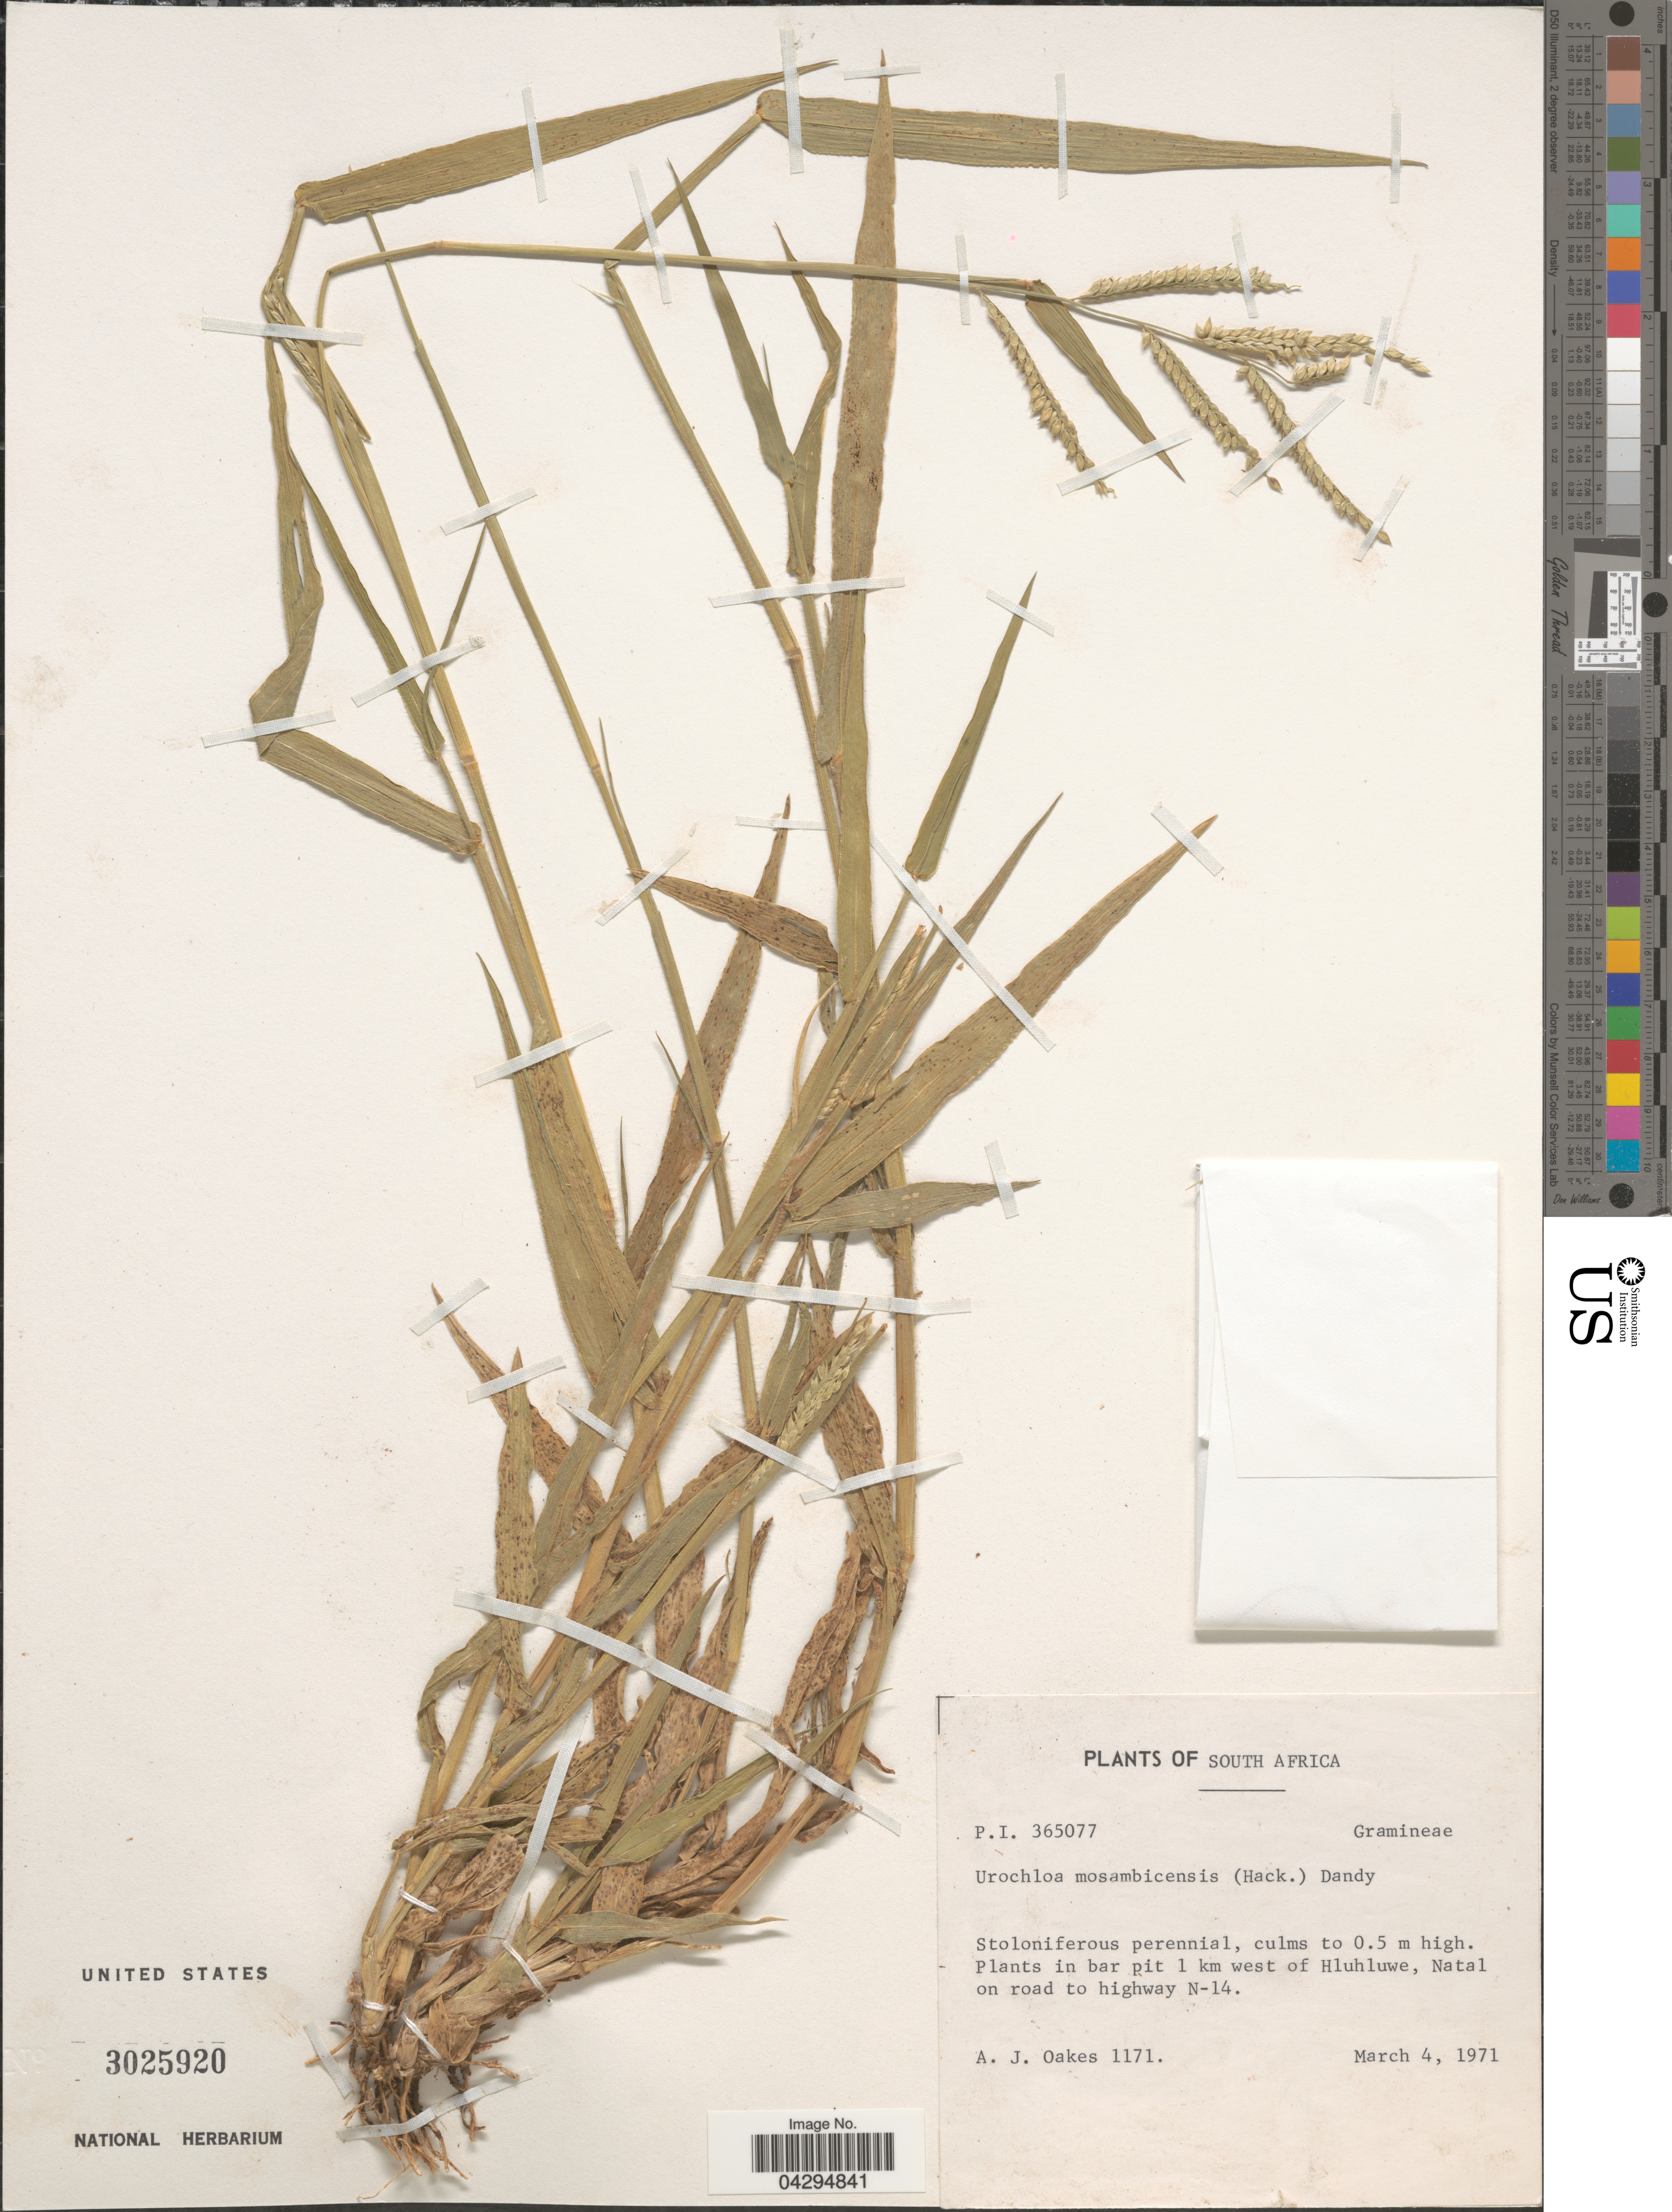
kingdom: Plantae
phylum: Tracheophyta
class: Liliopsida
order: Poales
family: Poaceae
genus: Urochloa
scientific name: Urochloa mosambicensis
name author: (Hack.) Dandy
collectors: A. Oakes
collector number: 1171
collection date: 1971-03-04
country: South Africa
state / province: KwaZulu-Natal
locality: Plants in bar pit 1 km west of Hluhluwe, Natal on road to highway N-14.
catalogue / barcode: US 3025920